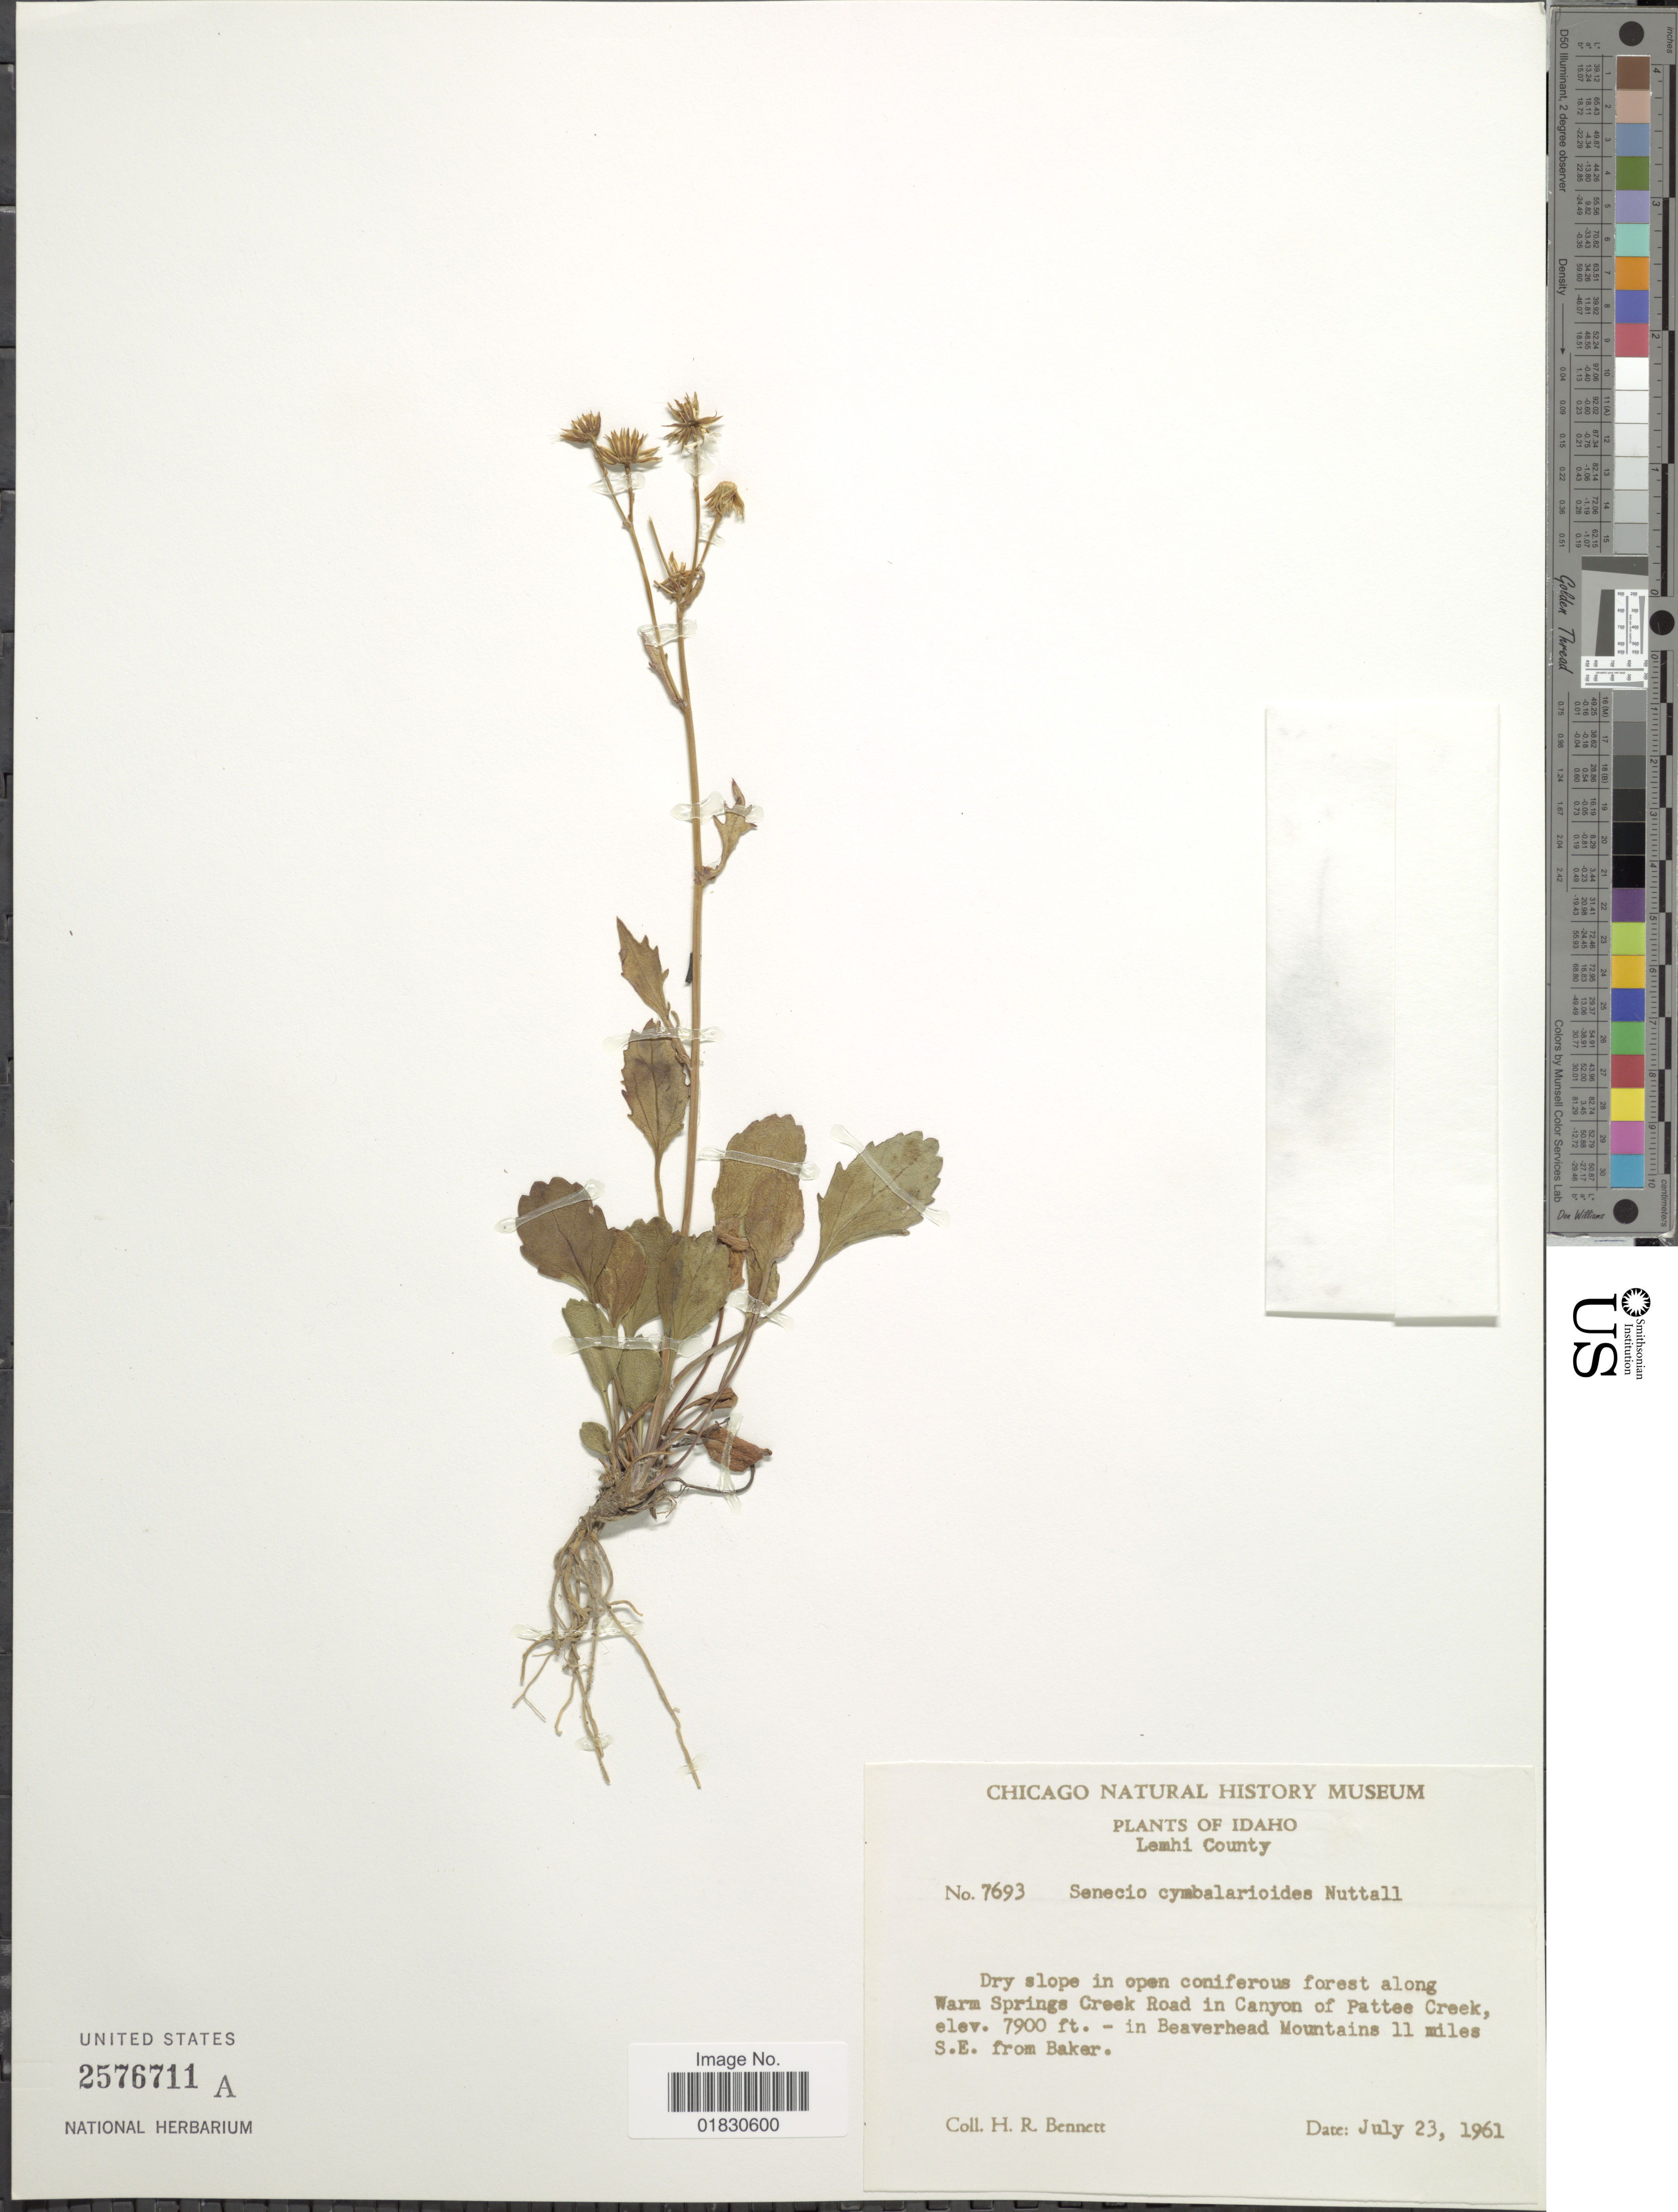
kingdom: Plantae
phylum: Tracheophyta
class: Magnoliopsida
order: Asterales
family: Asteraceae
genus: Packera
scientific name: Packera cymbalarioides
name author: (H. Buek) W.A. Weber & Á. Löve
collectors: H. R. Bennett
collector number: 7693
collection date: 1961-07-23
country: United States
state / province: Idaho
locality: Lemhi County, Along Warm Springs Creek Road in Canyon of Pattee Creek, in Beaverhead Mountains 11 miles S. E. from Baker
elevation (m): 2408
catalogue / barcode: US 2576711A